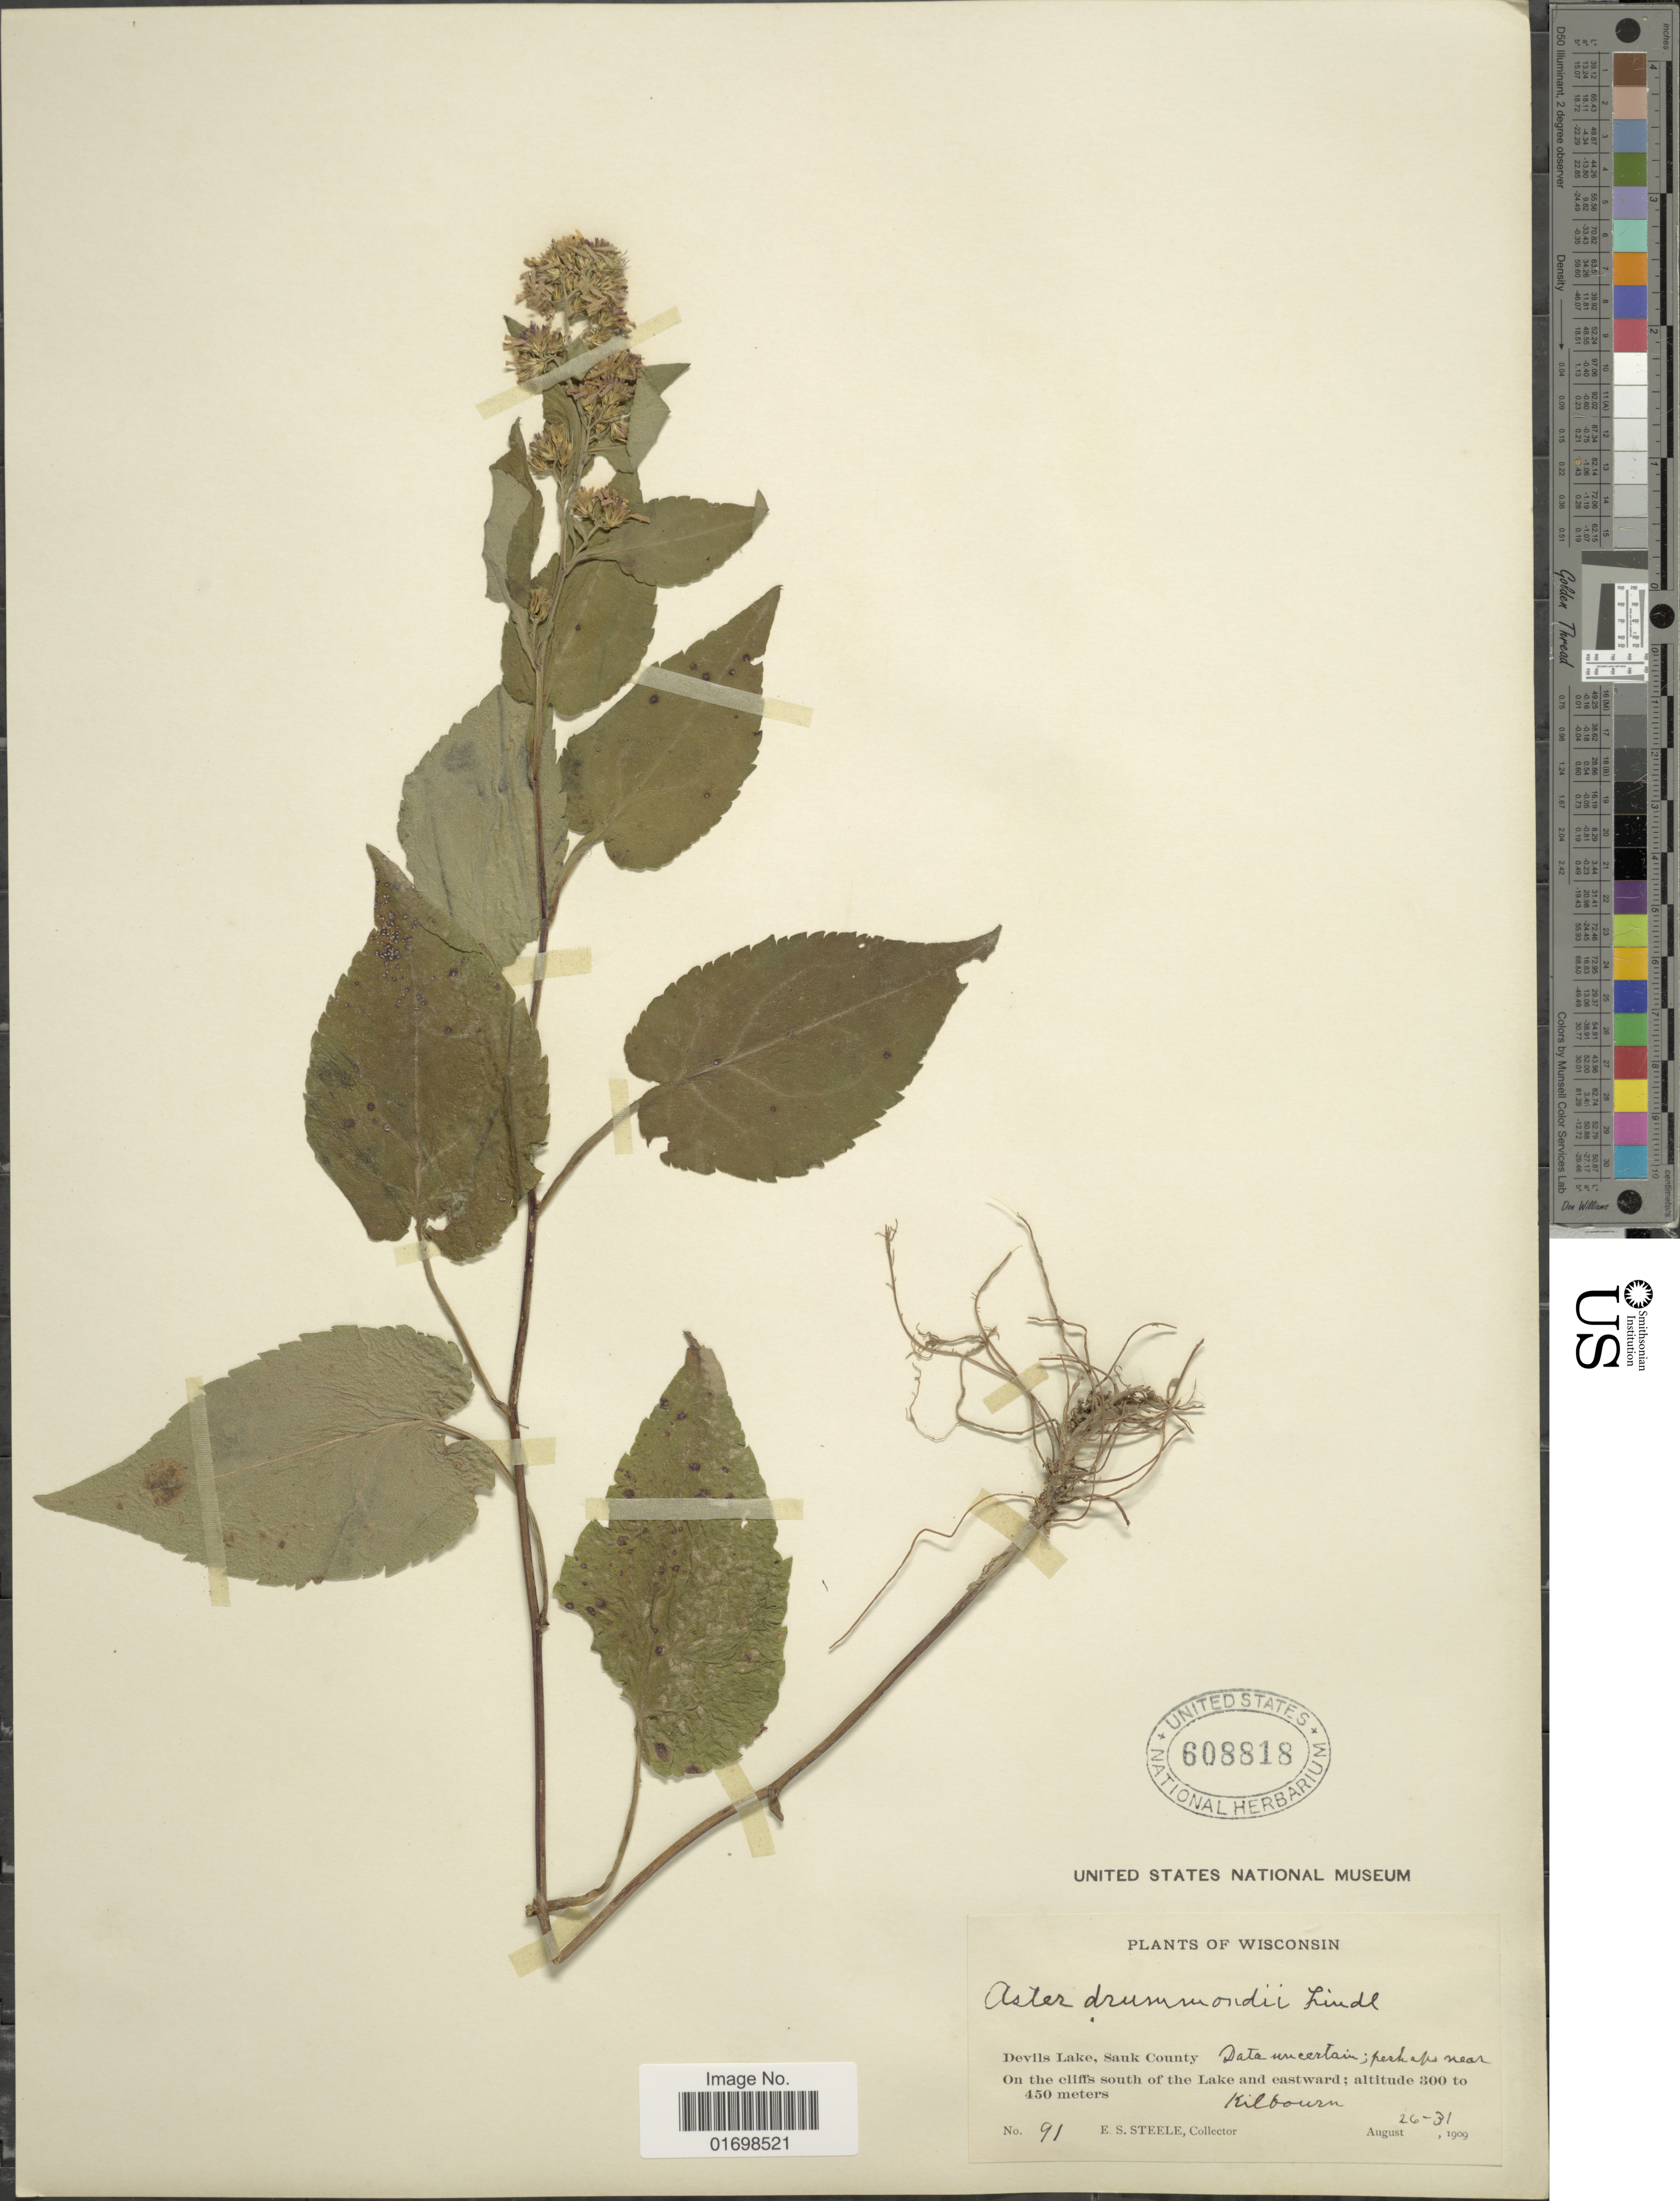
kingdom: Plantae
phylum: Tracheophyta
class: Magnoliopsida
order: Asterales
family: Asteraceae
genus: Symphyotrichum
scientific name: Symphyotrichum drummondii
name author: (Lindl.) G.L. Nesom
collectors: E. Steele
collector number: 91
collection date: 1909-08-26/1909-08-31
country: United States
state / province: Wisconsin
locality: Devils Lake, Sauk County, On the cliffs south of the Lake and eastward. Kilbourn.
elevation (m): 300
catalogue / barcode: US 608818